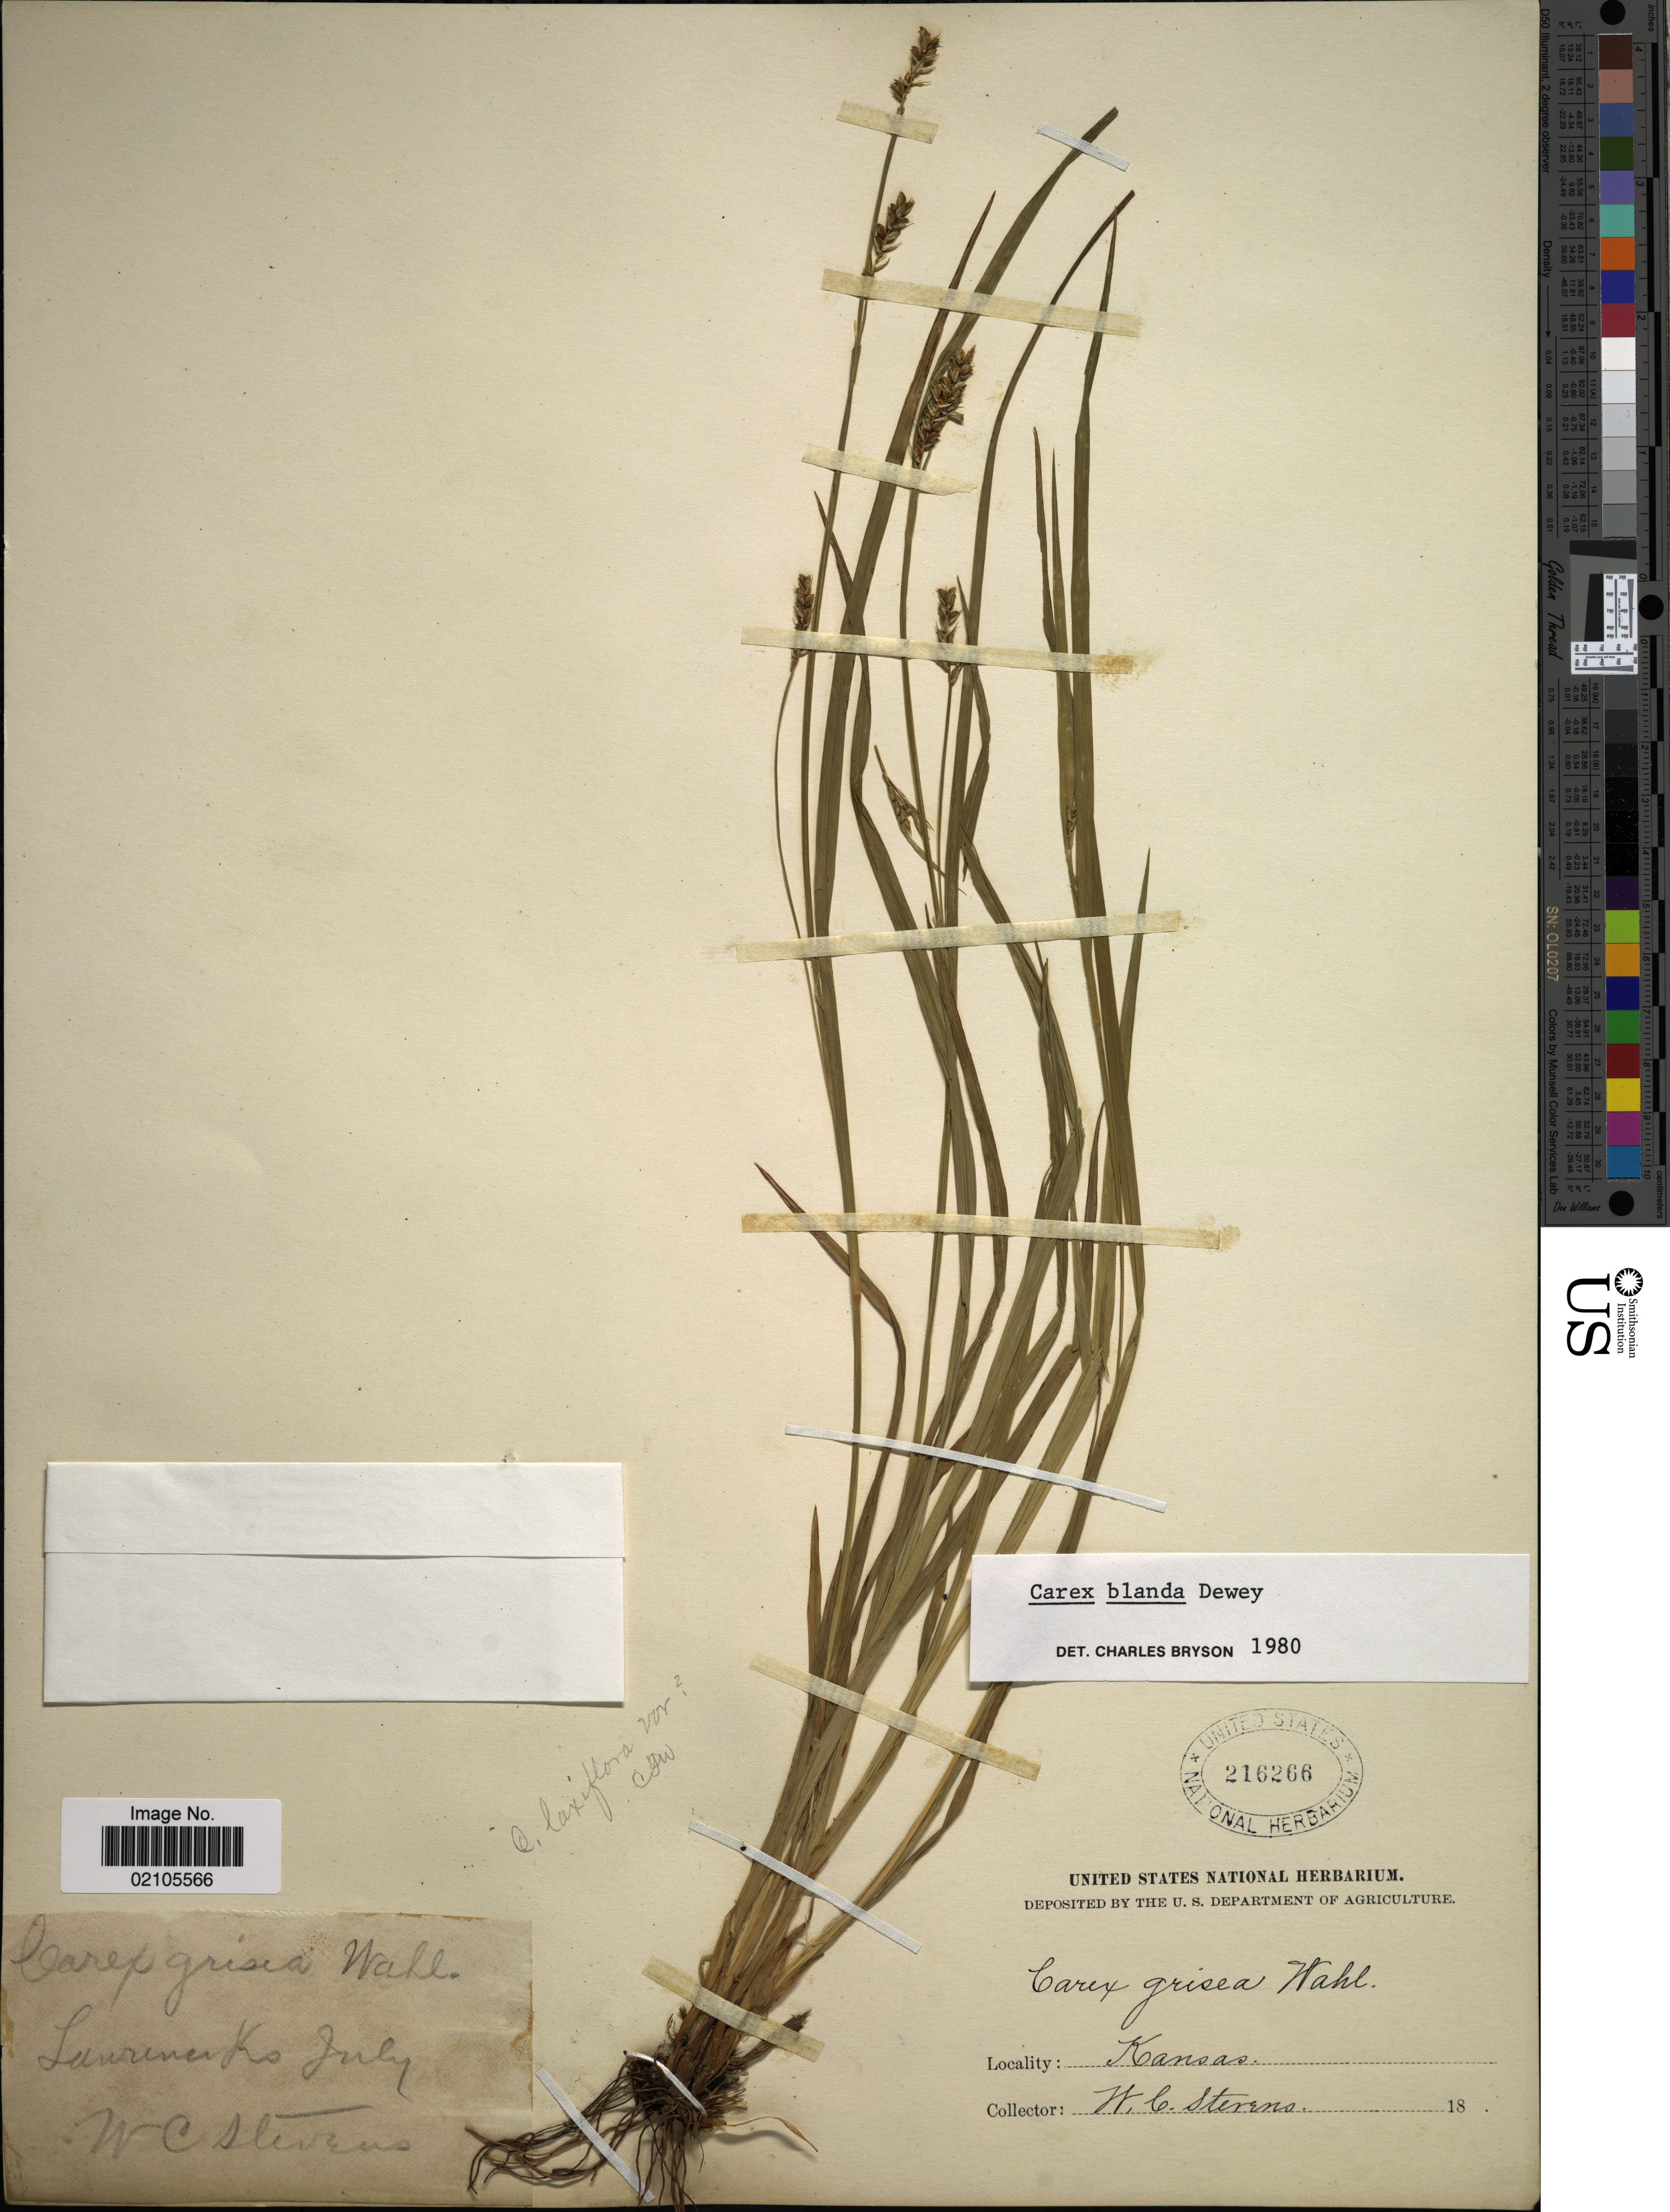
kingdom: Plantae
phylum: Tracheophyta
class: Liliopsida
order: Poales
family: Cyperaceae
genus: Carex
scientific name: Carex blanda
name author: Dewey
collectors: W. C. Stevens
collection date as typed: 18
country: United States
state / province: Kansas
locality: Lawrence Ka.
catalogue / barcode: US 216266